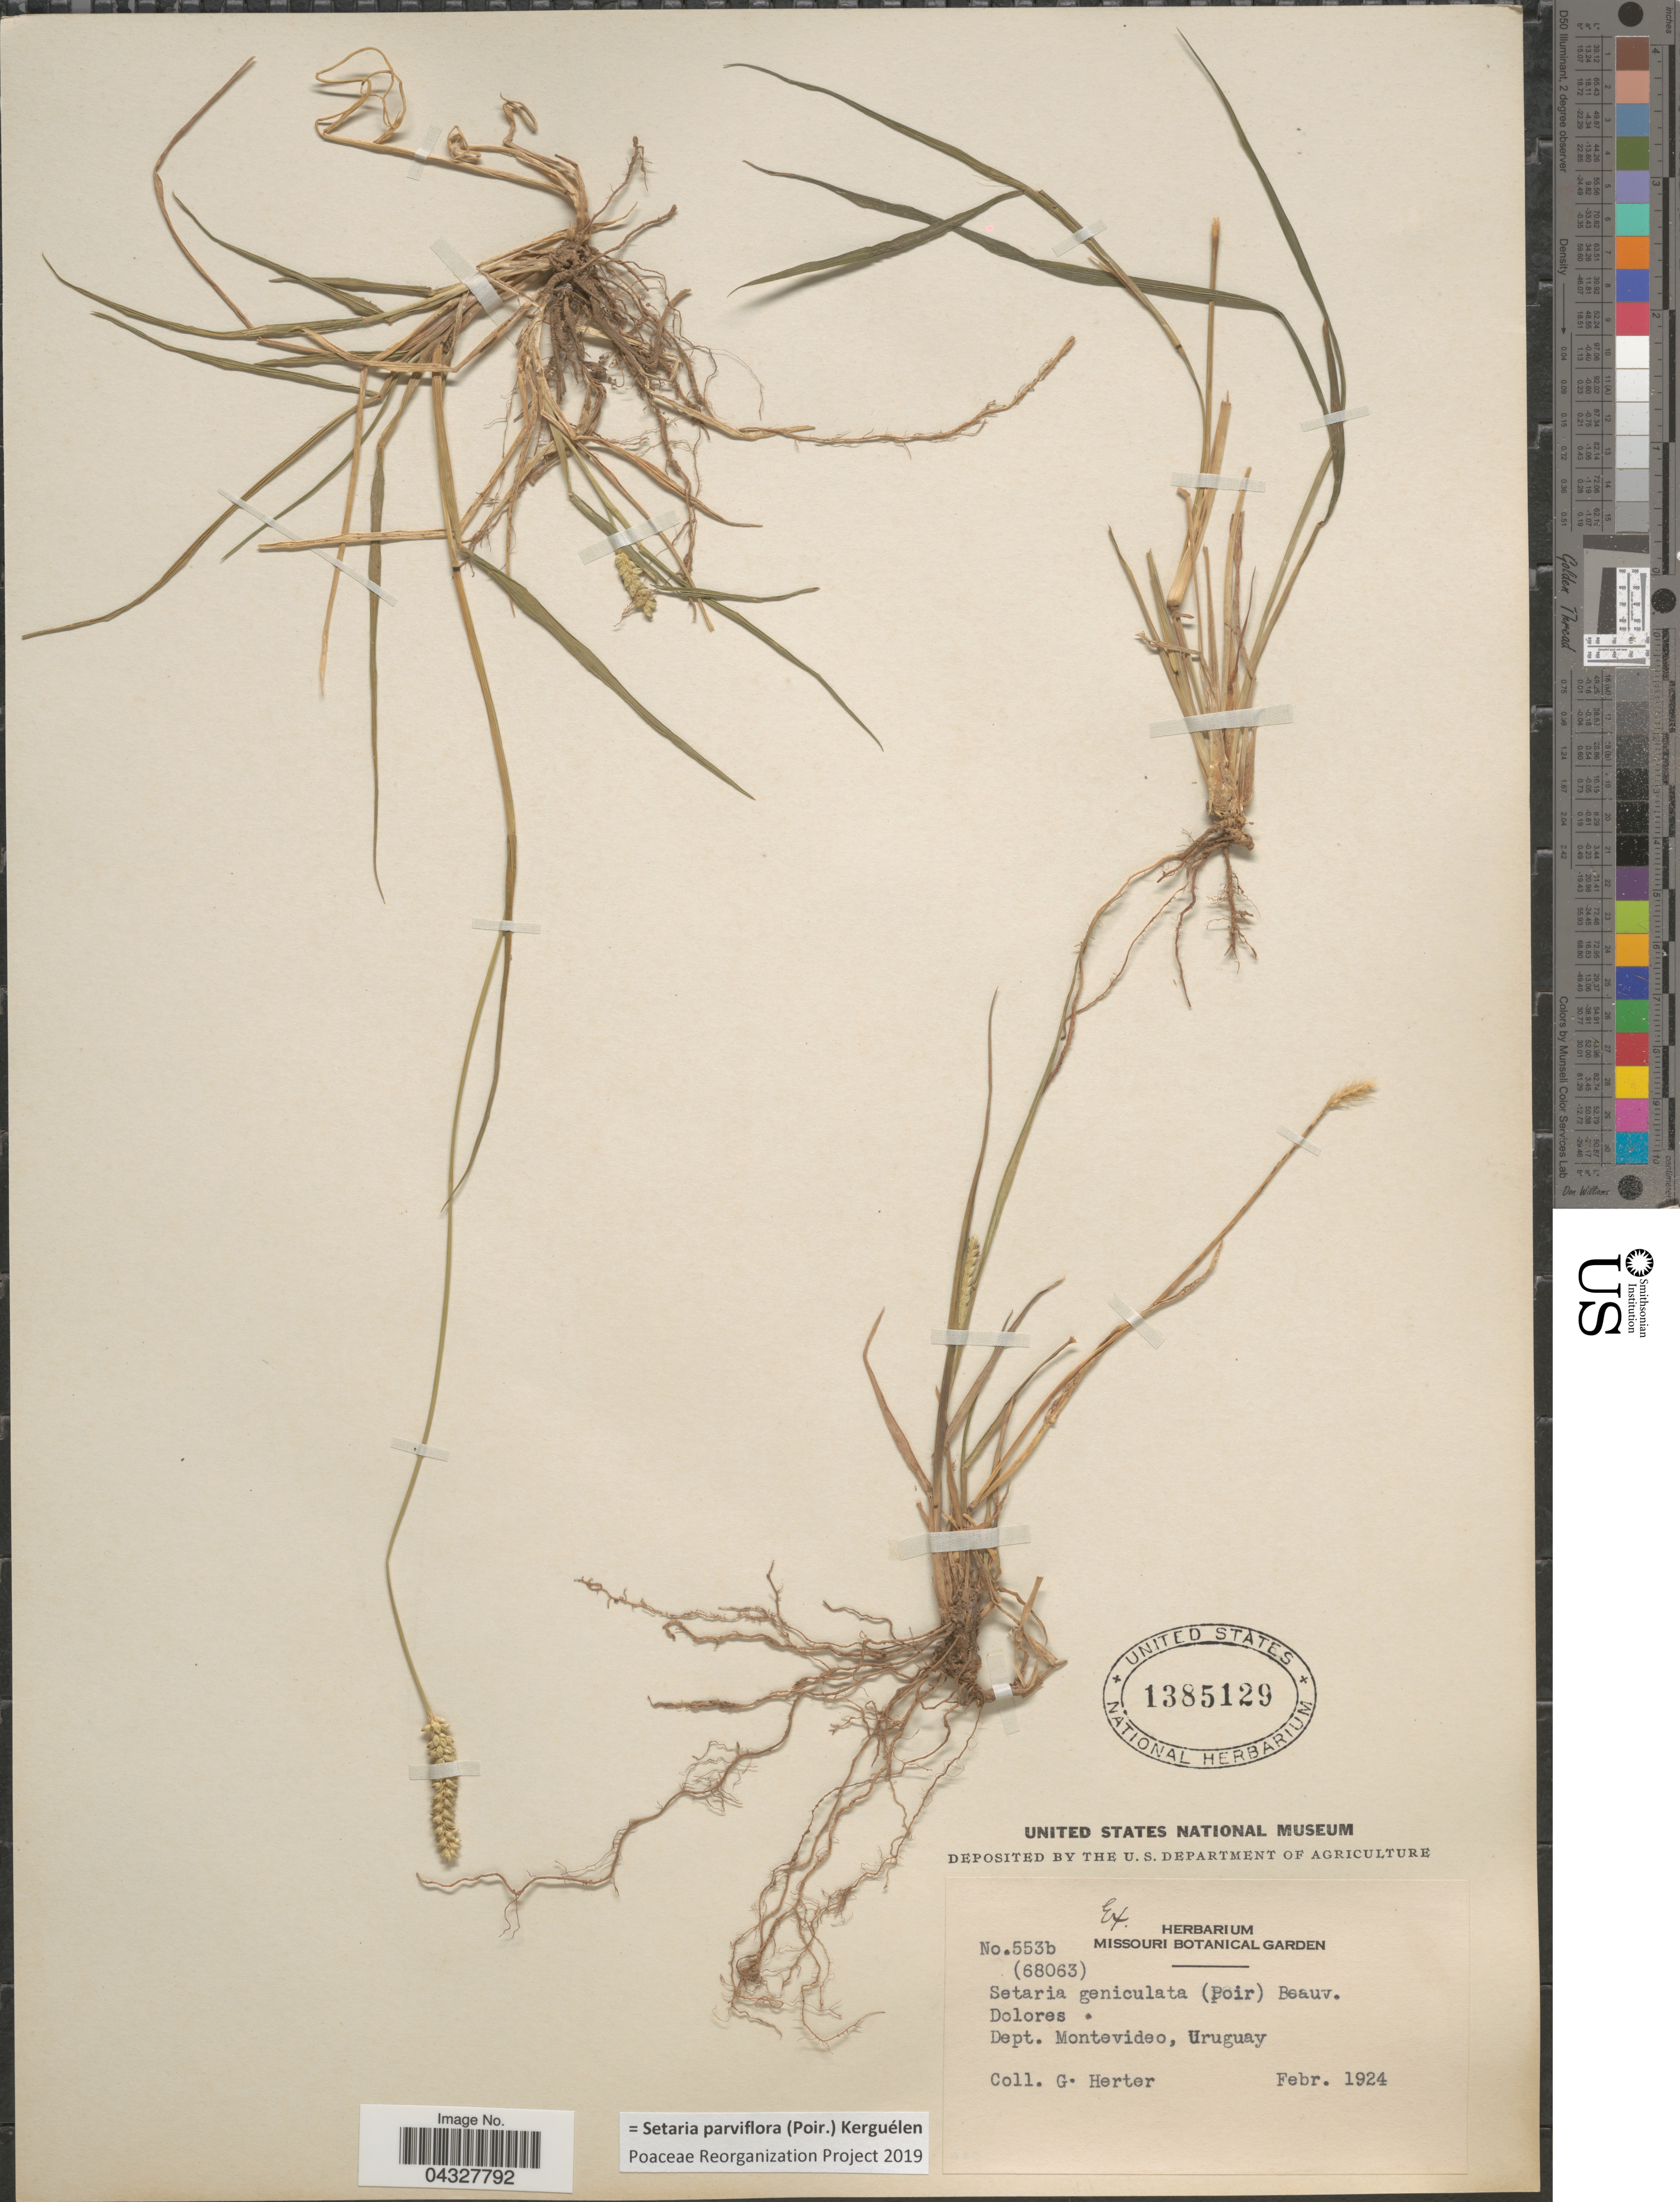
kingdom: Plantae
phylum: Tracheophyta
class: Liliopsida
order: Poales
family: Poaceae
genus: Setaria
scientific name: Setaria parviflora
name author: (Poir.) Kerguélen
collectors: G. Herter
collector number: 553b (68063)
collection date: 1924-02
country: Uruguay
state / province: Montevideo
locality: Dolores. Dept. Montevideo.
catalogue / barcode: US 1385129